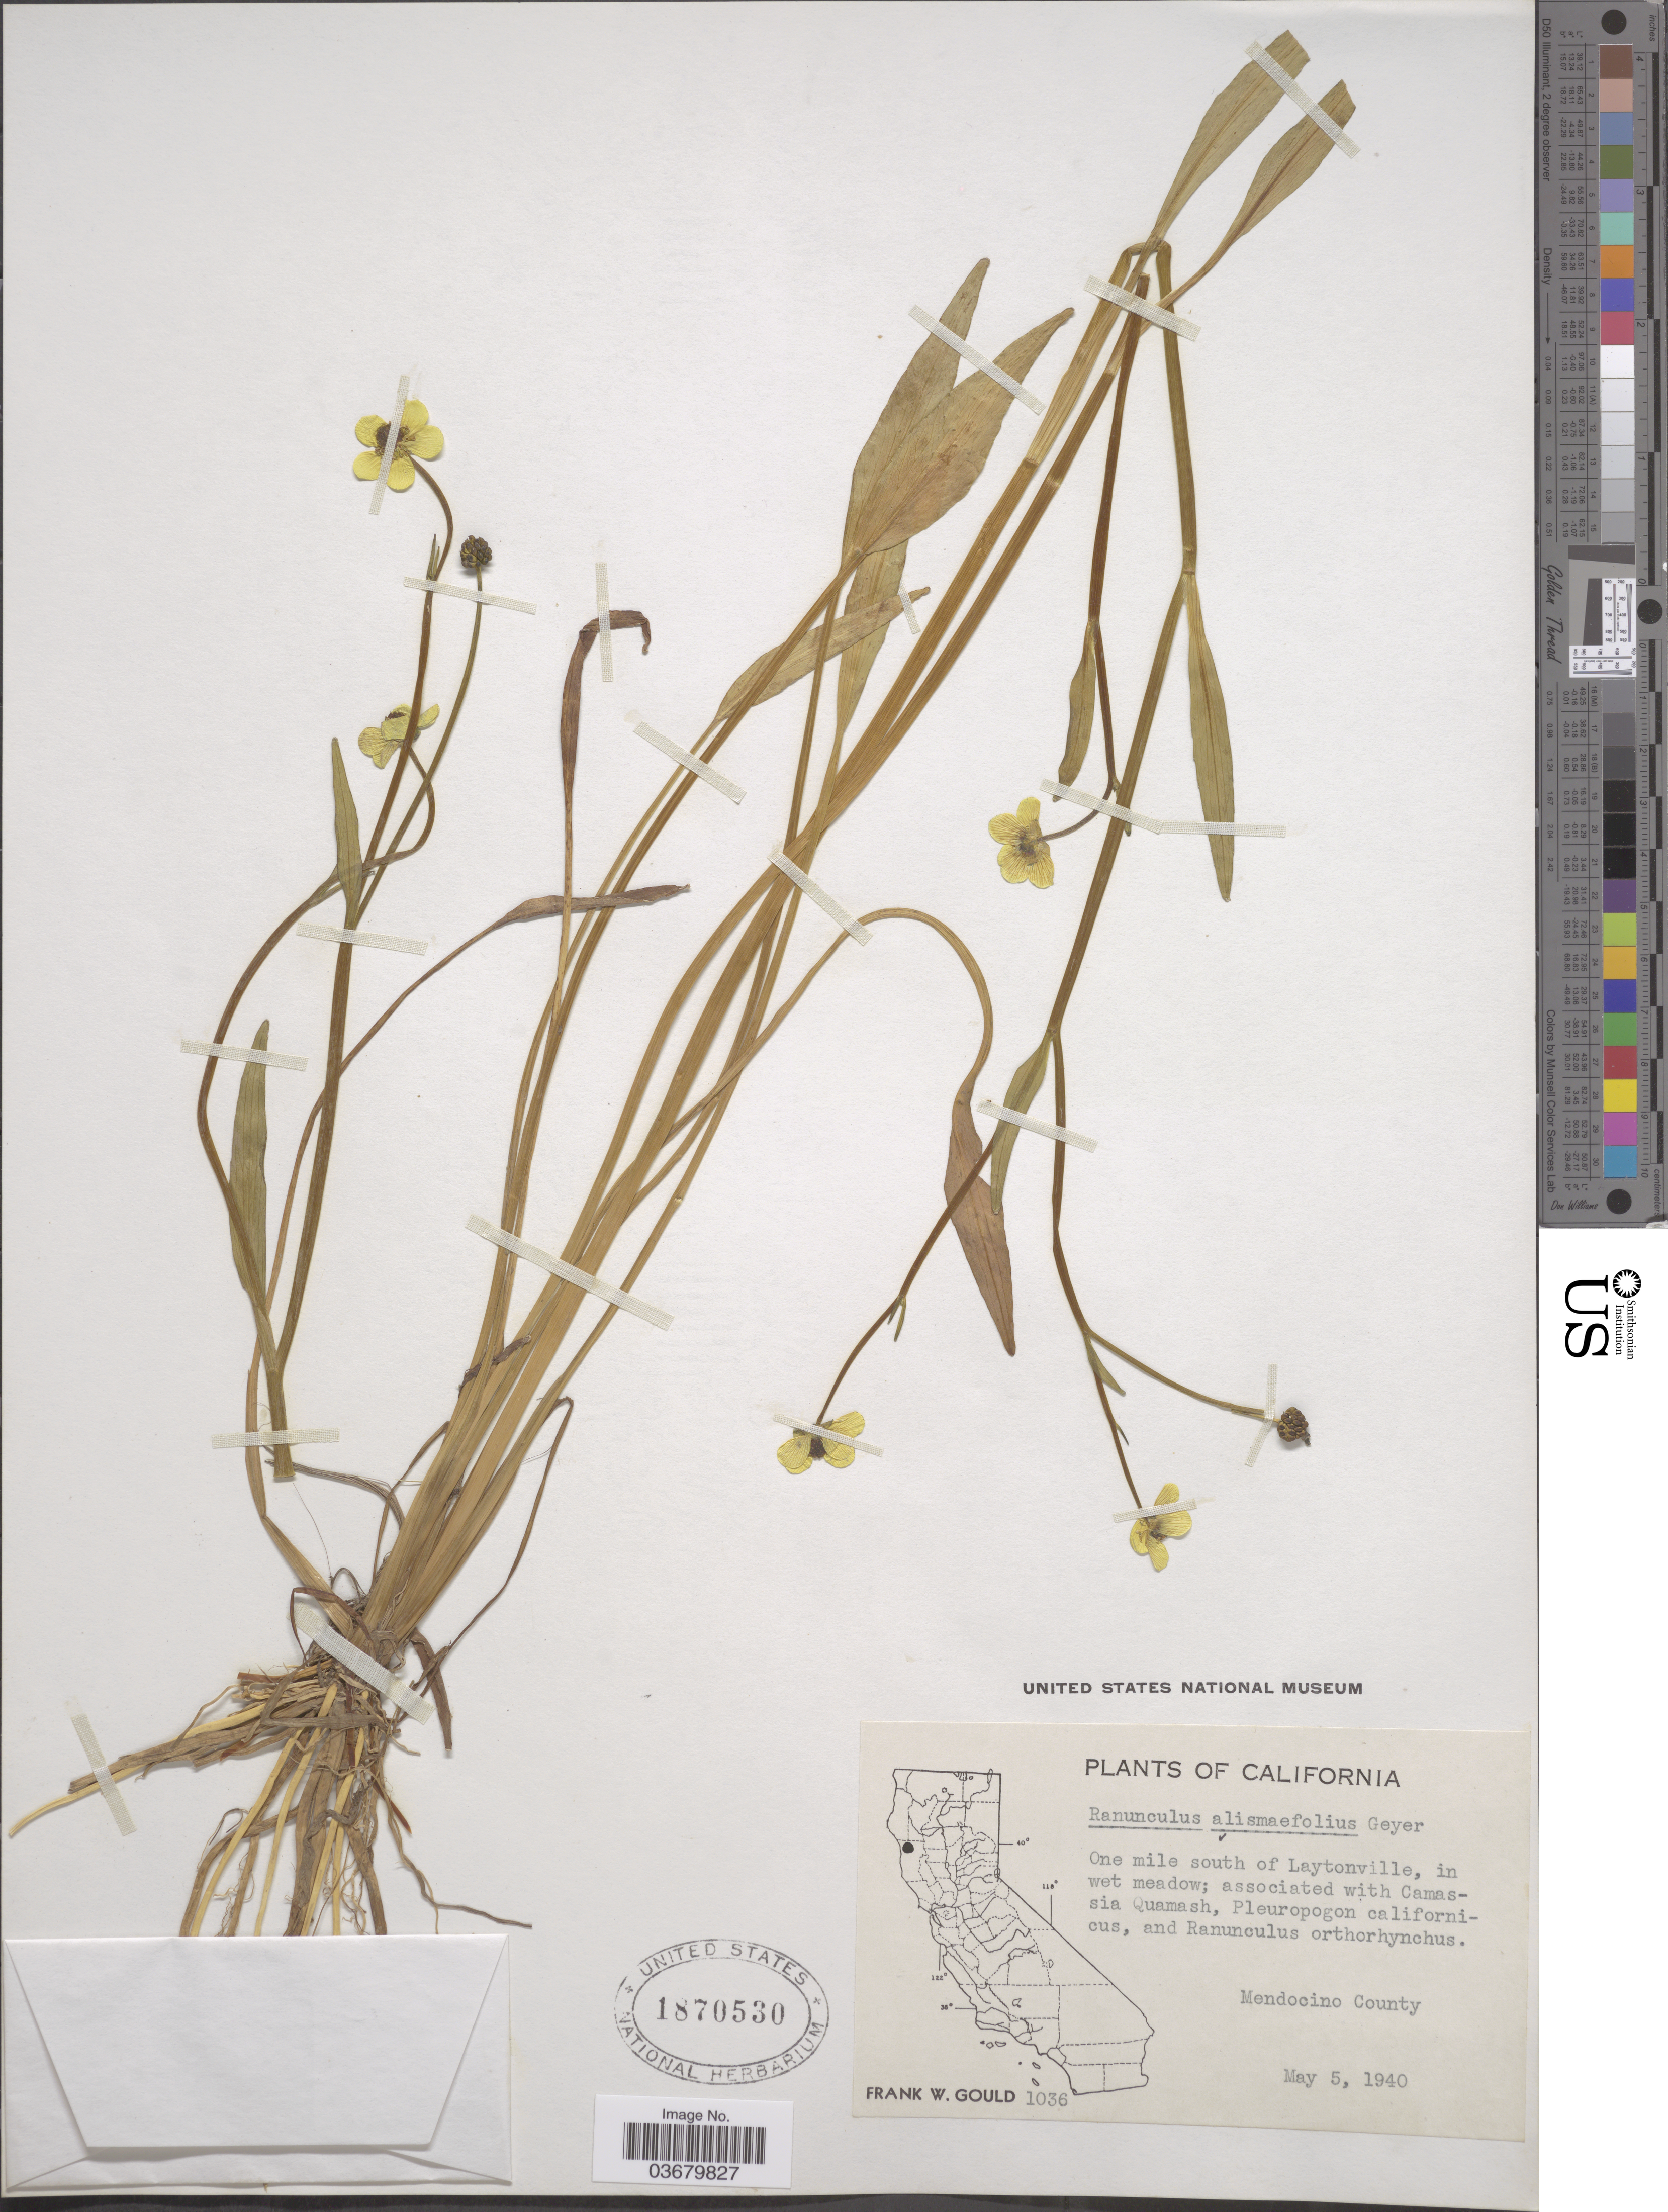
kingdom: Plantae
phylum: Tracheophyta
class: Magnoliopsida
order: Ranunculales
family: Ranunculaceae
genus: Ranunculus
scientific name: Ranunculus alismifolius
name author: Geyer ex Benth.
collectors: F. W. Gould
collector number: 1036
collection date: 1940-05-05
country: United States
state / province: California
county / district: Mendocino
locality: One mile south of Laytonville, Mendocino County.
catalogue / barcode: US 1870530